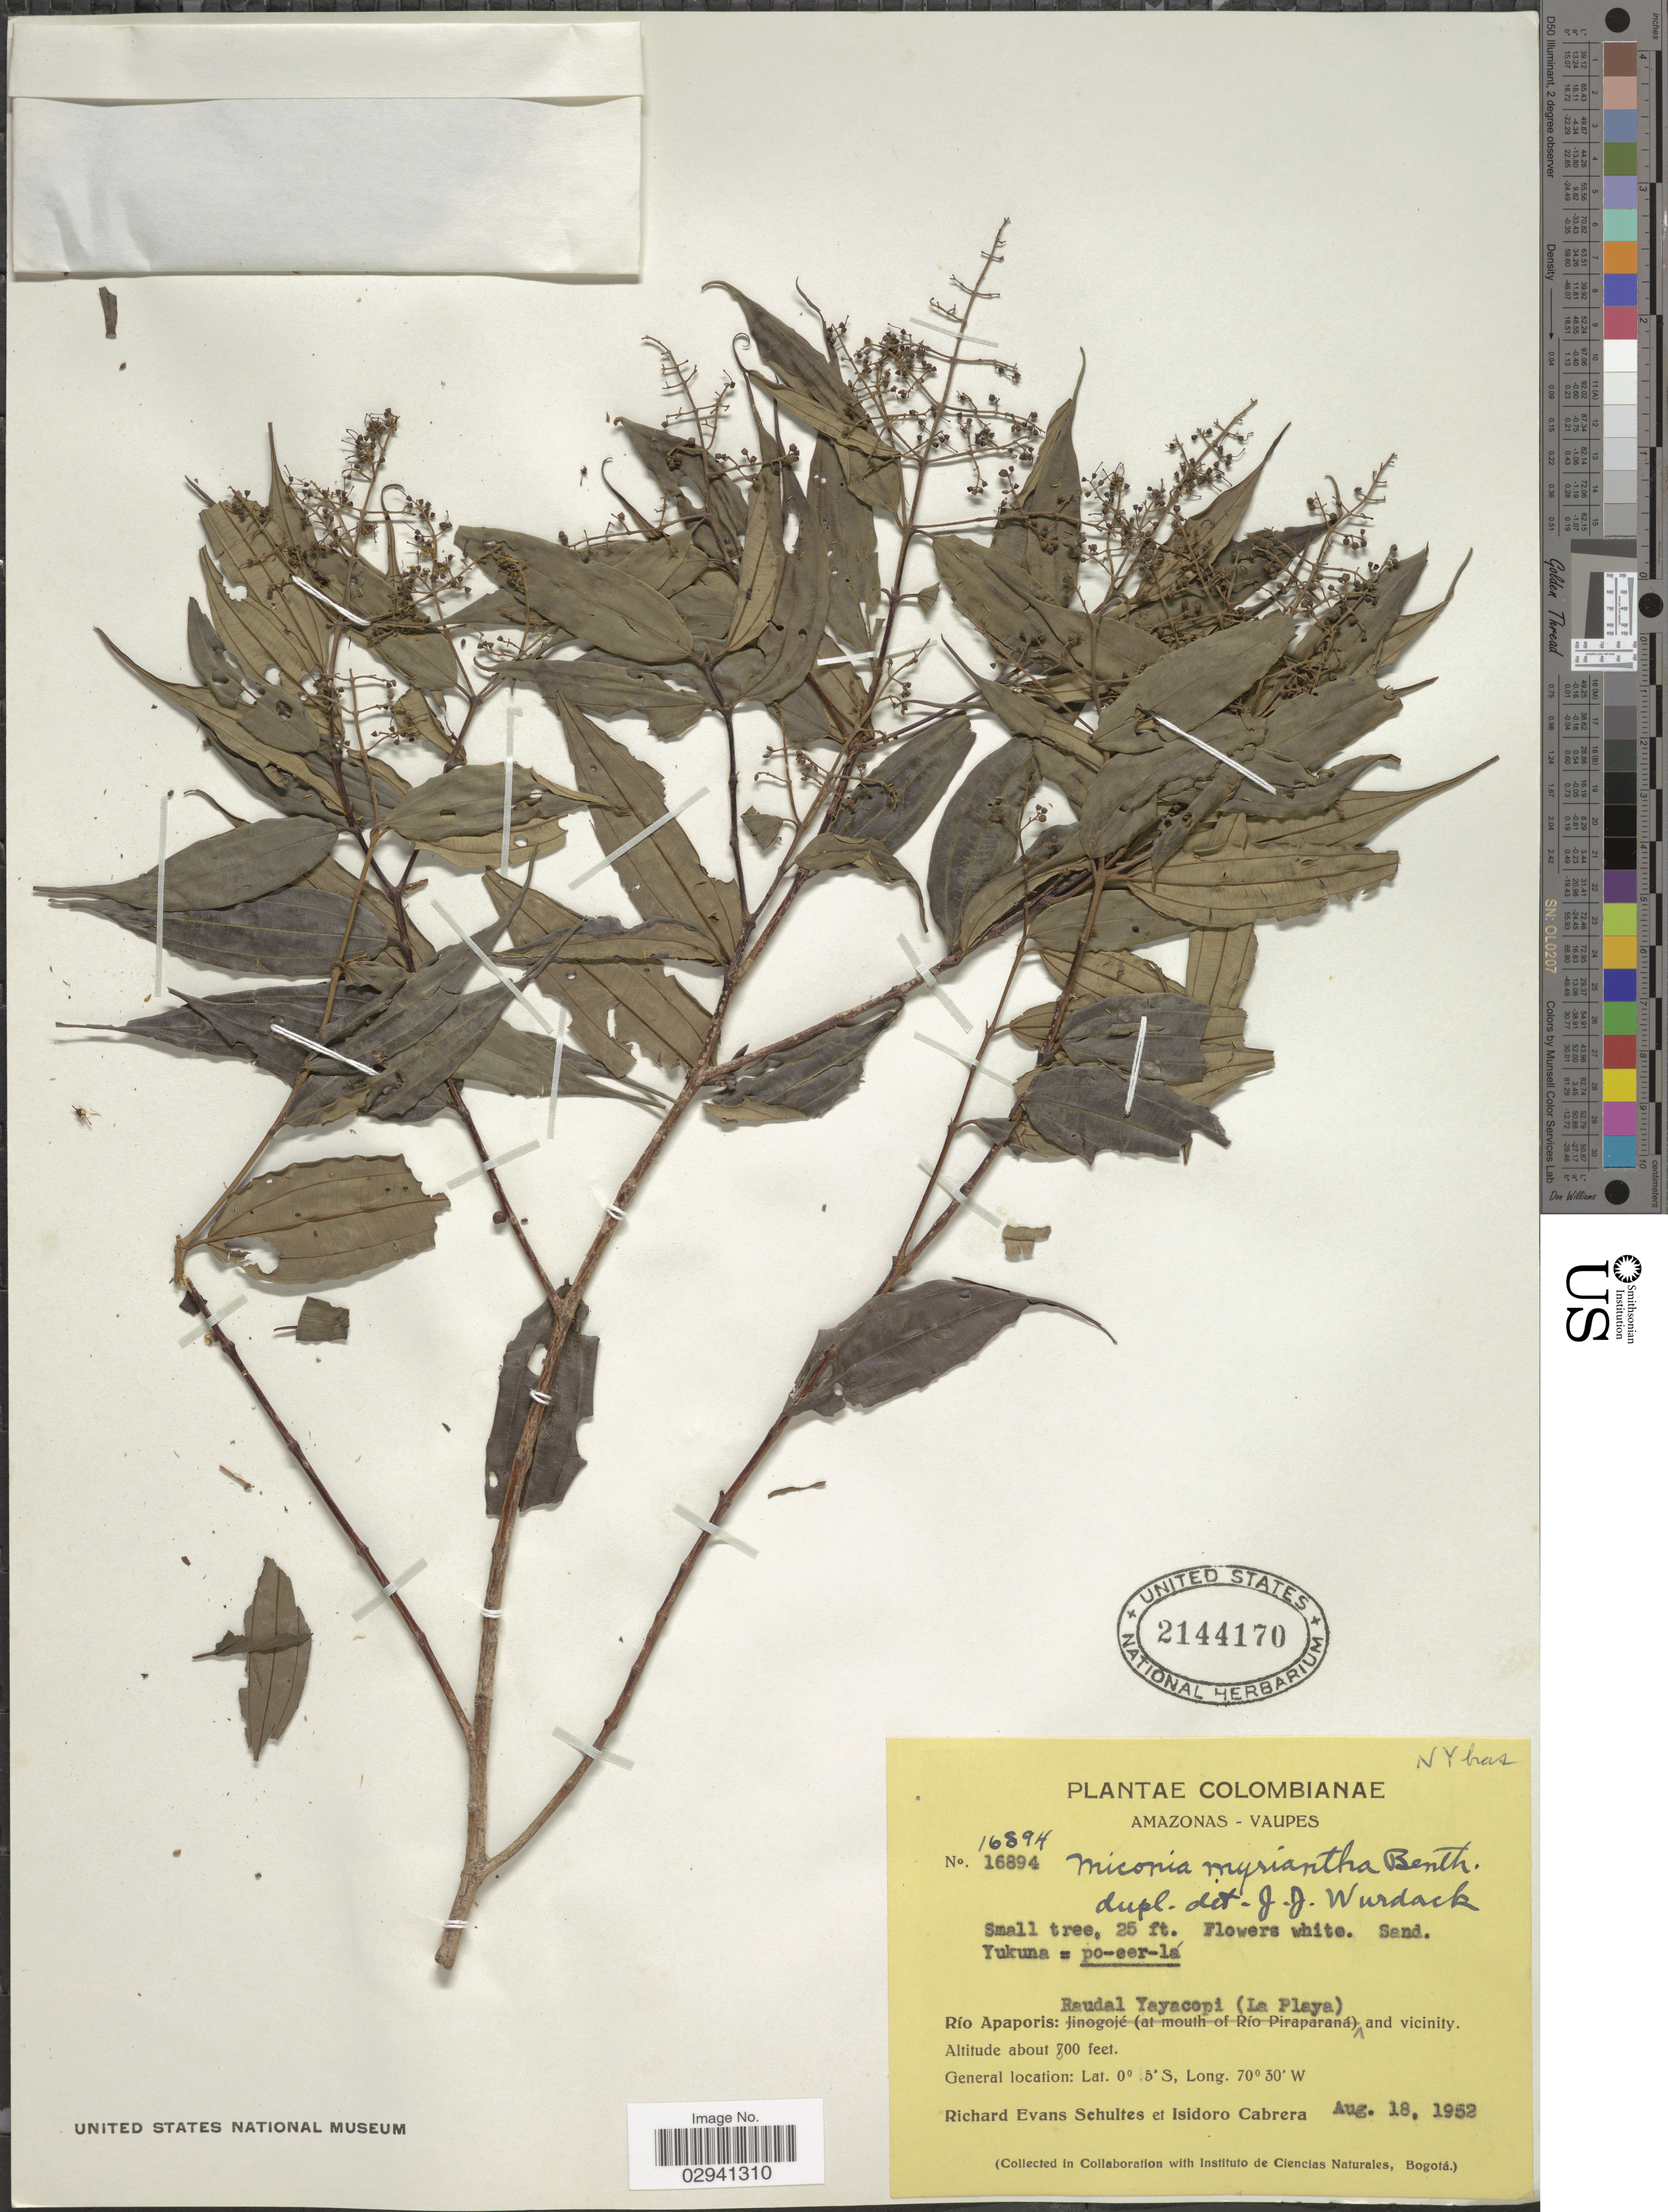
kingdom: Plantae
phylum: Tracheophyta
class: Magnoliopsida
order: Myrtales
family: Melastomataceae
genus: Miconia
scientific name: Miconia myriantha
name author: Benth.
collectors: R. E. Schultes & I. Cabrera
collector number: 16894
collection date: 1952-08-18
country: Colombia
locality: Amazonas-Vaupes. Río Apaporis: Raudal Yayacopi (La Playa) and vicinity.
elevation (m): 244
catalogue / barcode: US 2144170